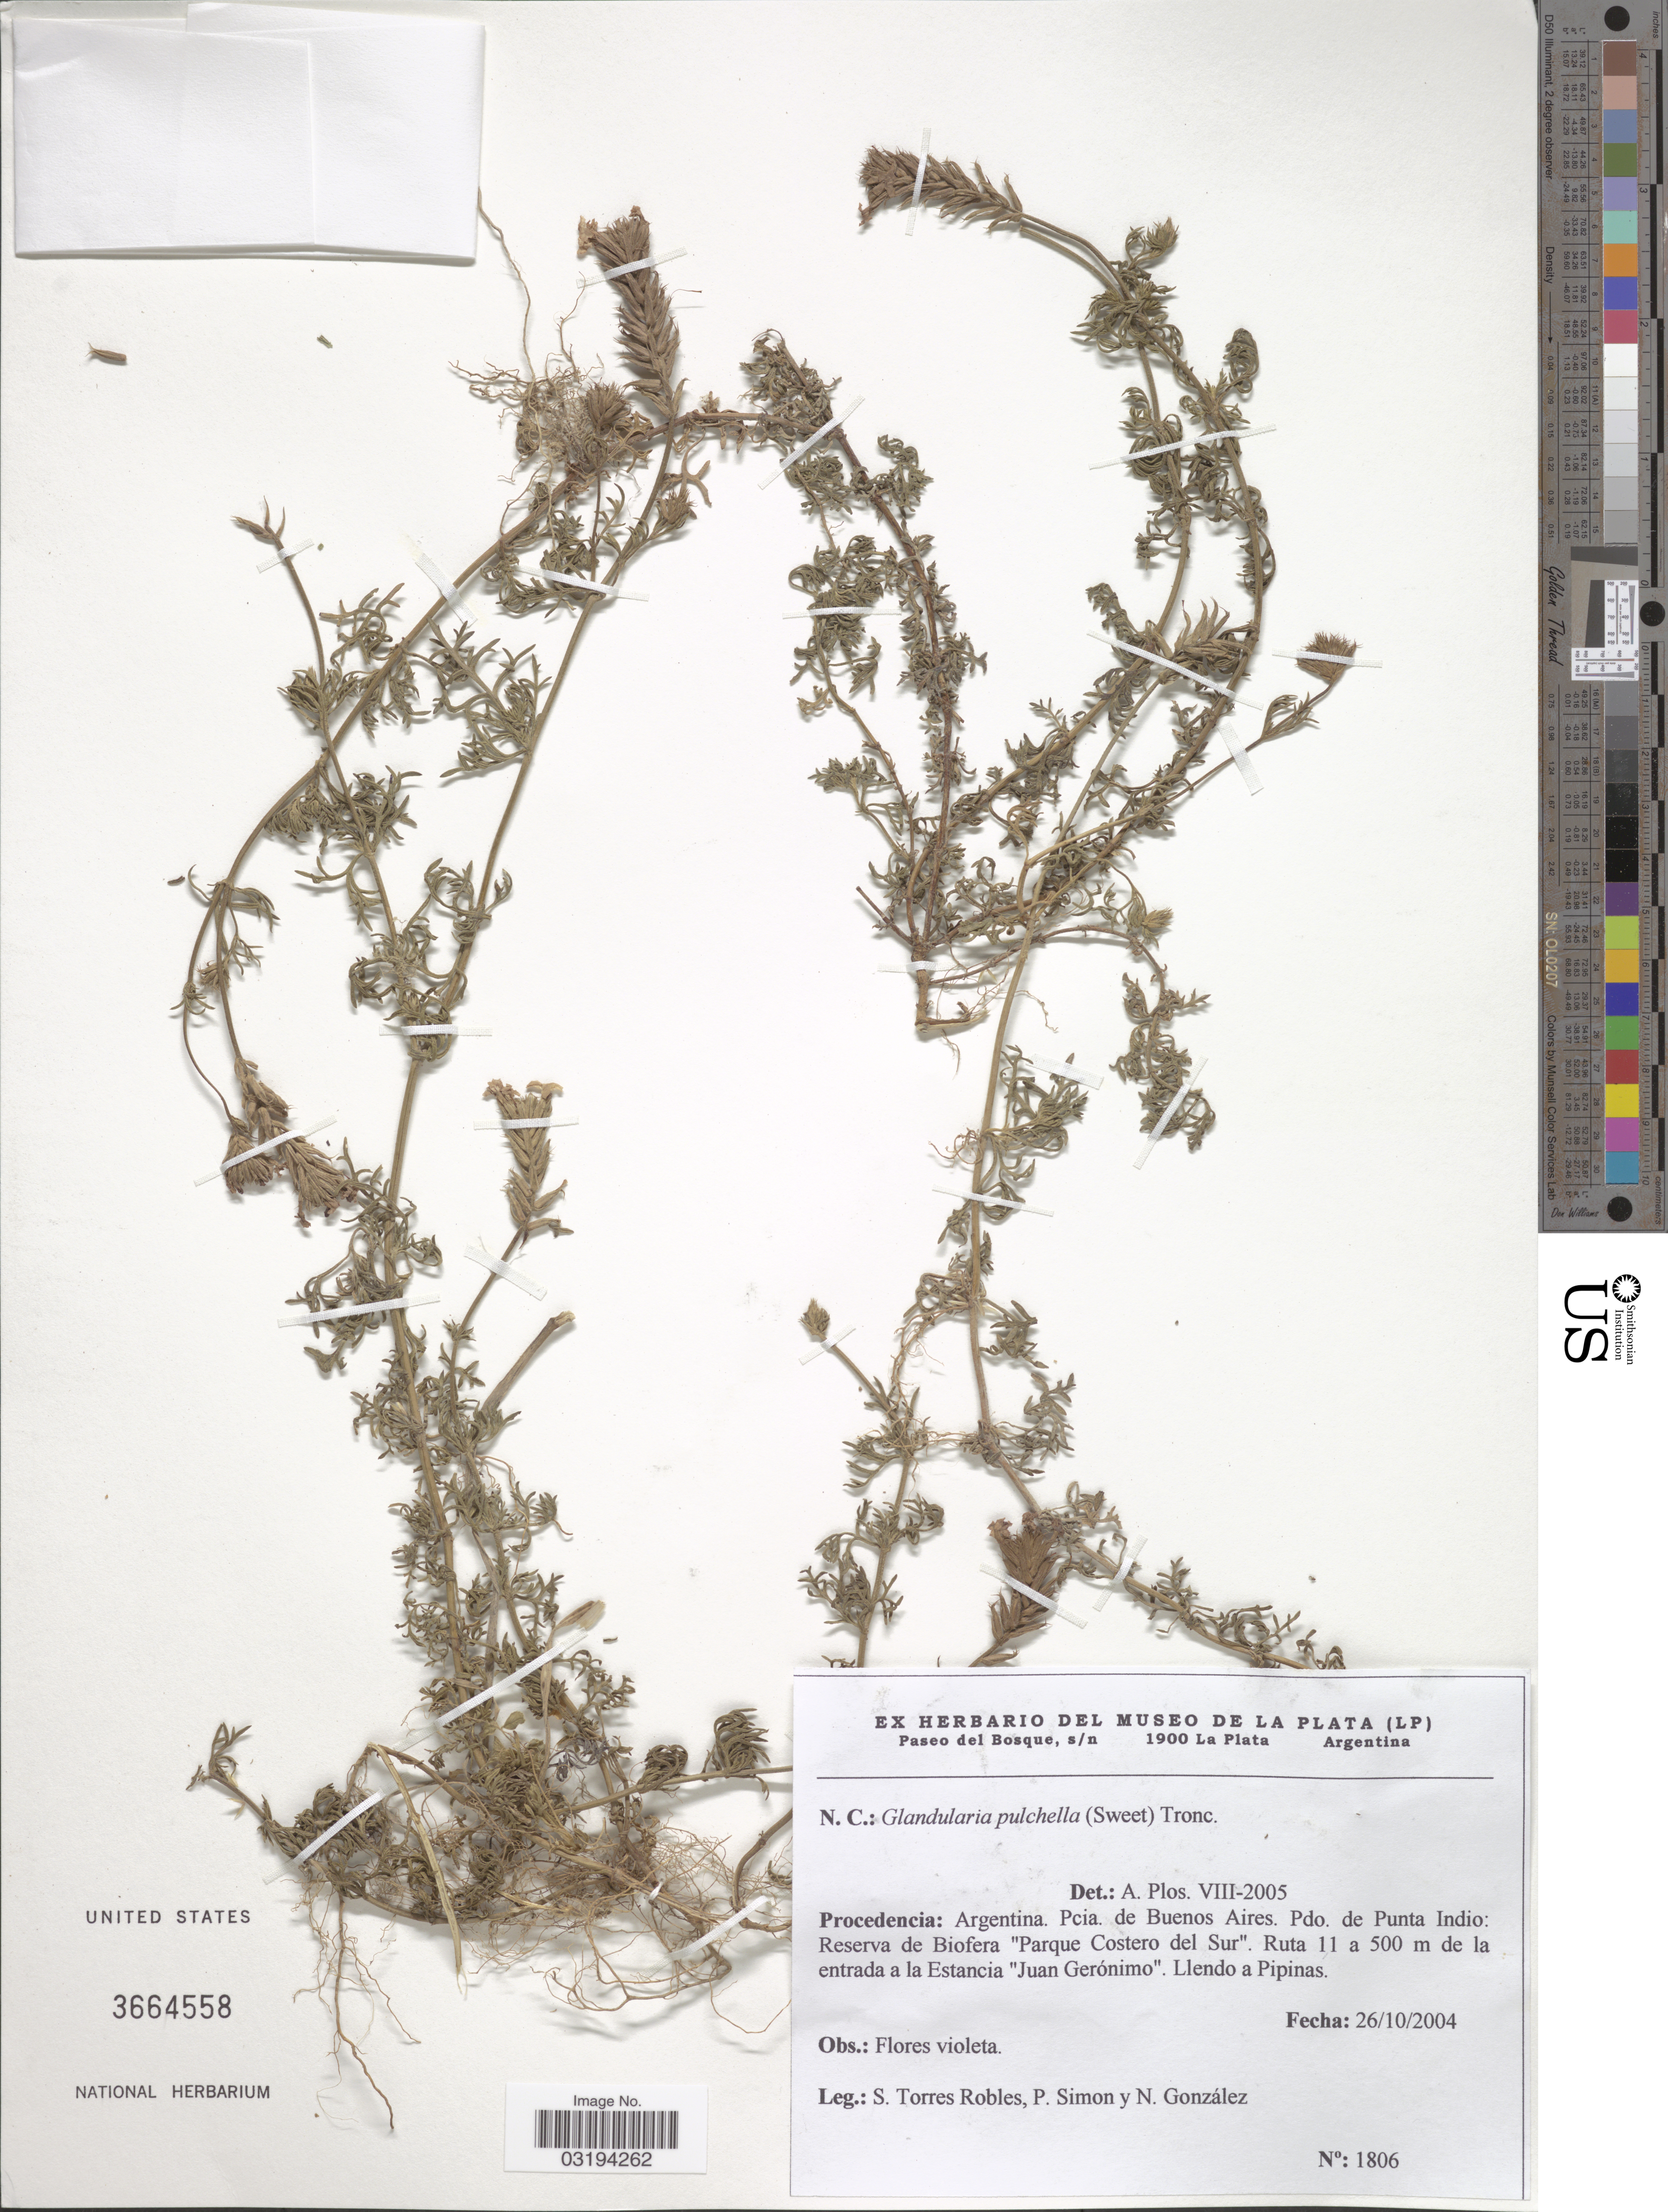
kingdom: Plantae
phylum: Tracheophyta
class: Magnoliopsida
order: Lamiales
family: Verbenaceae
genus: Verbena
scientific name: Verbena pulchella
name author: Greene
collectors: S. Torres, P. Simon & N. Gonzalez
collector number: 1806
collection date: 2004-10-26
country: Argentina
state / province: Buenos Aires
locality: Pcia. de Buenos Aires. Pdo. de Punta Indio: Reserva de Biofera "Parque Costero del Sur". Ruta 11 a 500 m de la entrada a la Estancia "Juan Gerónimo". Llendo a Pipinas.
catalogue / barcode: US 3664558